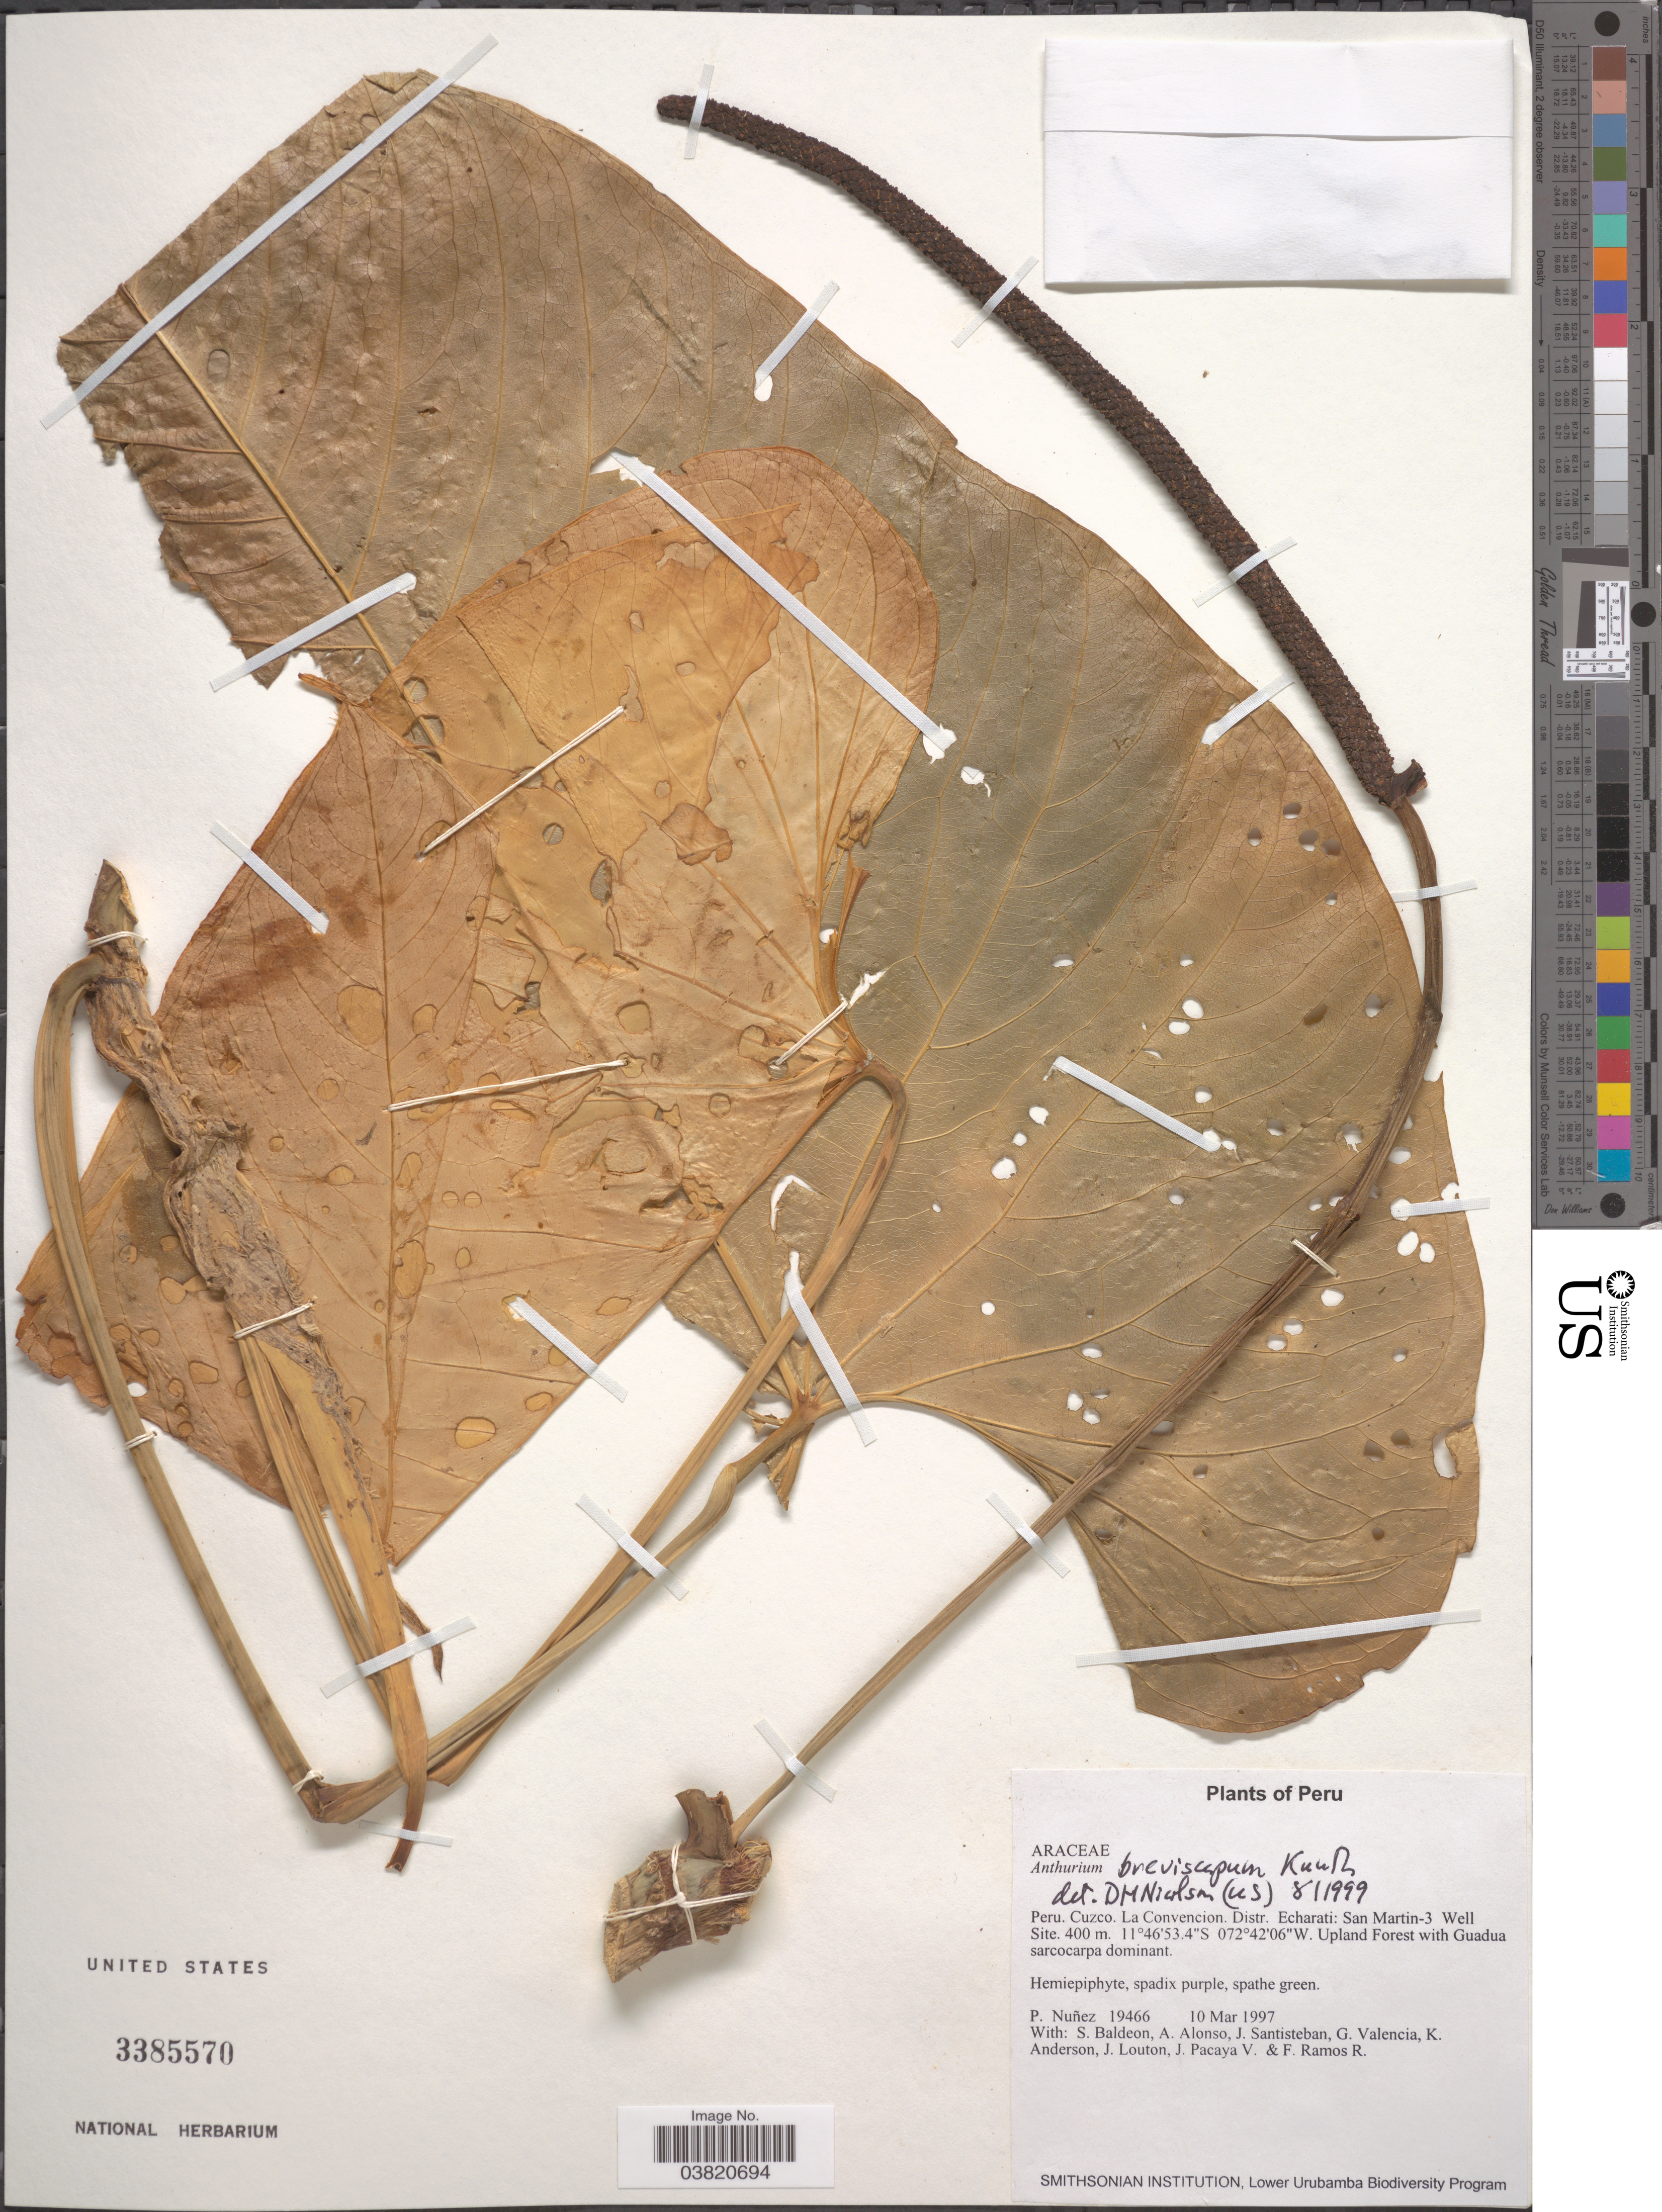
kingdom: Plantae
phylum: Tracheophyta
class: Liliopsida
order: Alismatales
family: Araceae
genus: Anthurium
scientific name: Anthurium breviscapum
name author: Kunth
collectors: P. Nuñez V., S. Baldeon, A. Alonso, J. Santisteban & et al.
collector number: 19466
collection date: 1997-03-10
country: Peru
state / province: Cusco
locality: Cuzco. La Convencion. Distr. Echarati: San Martin-3 Well Site.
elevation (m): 400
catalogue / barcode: US 3385570